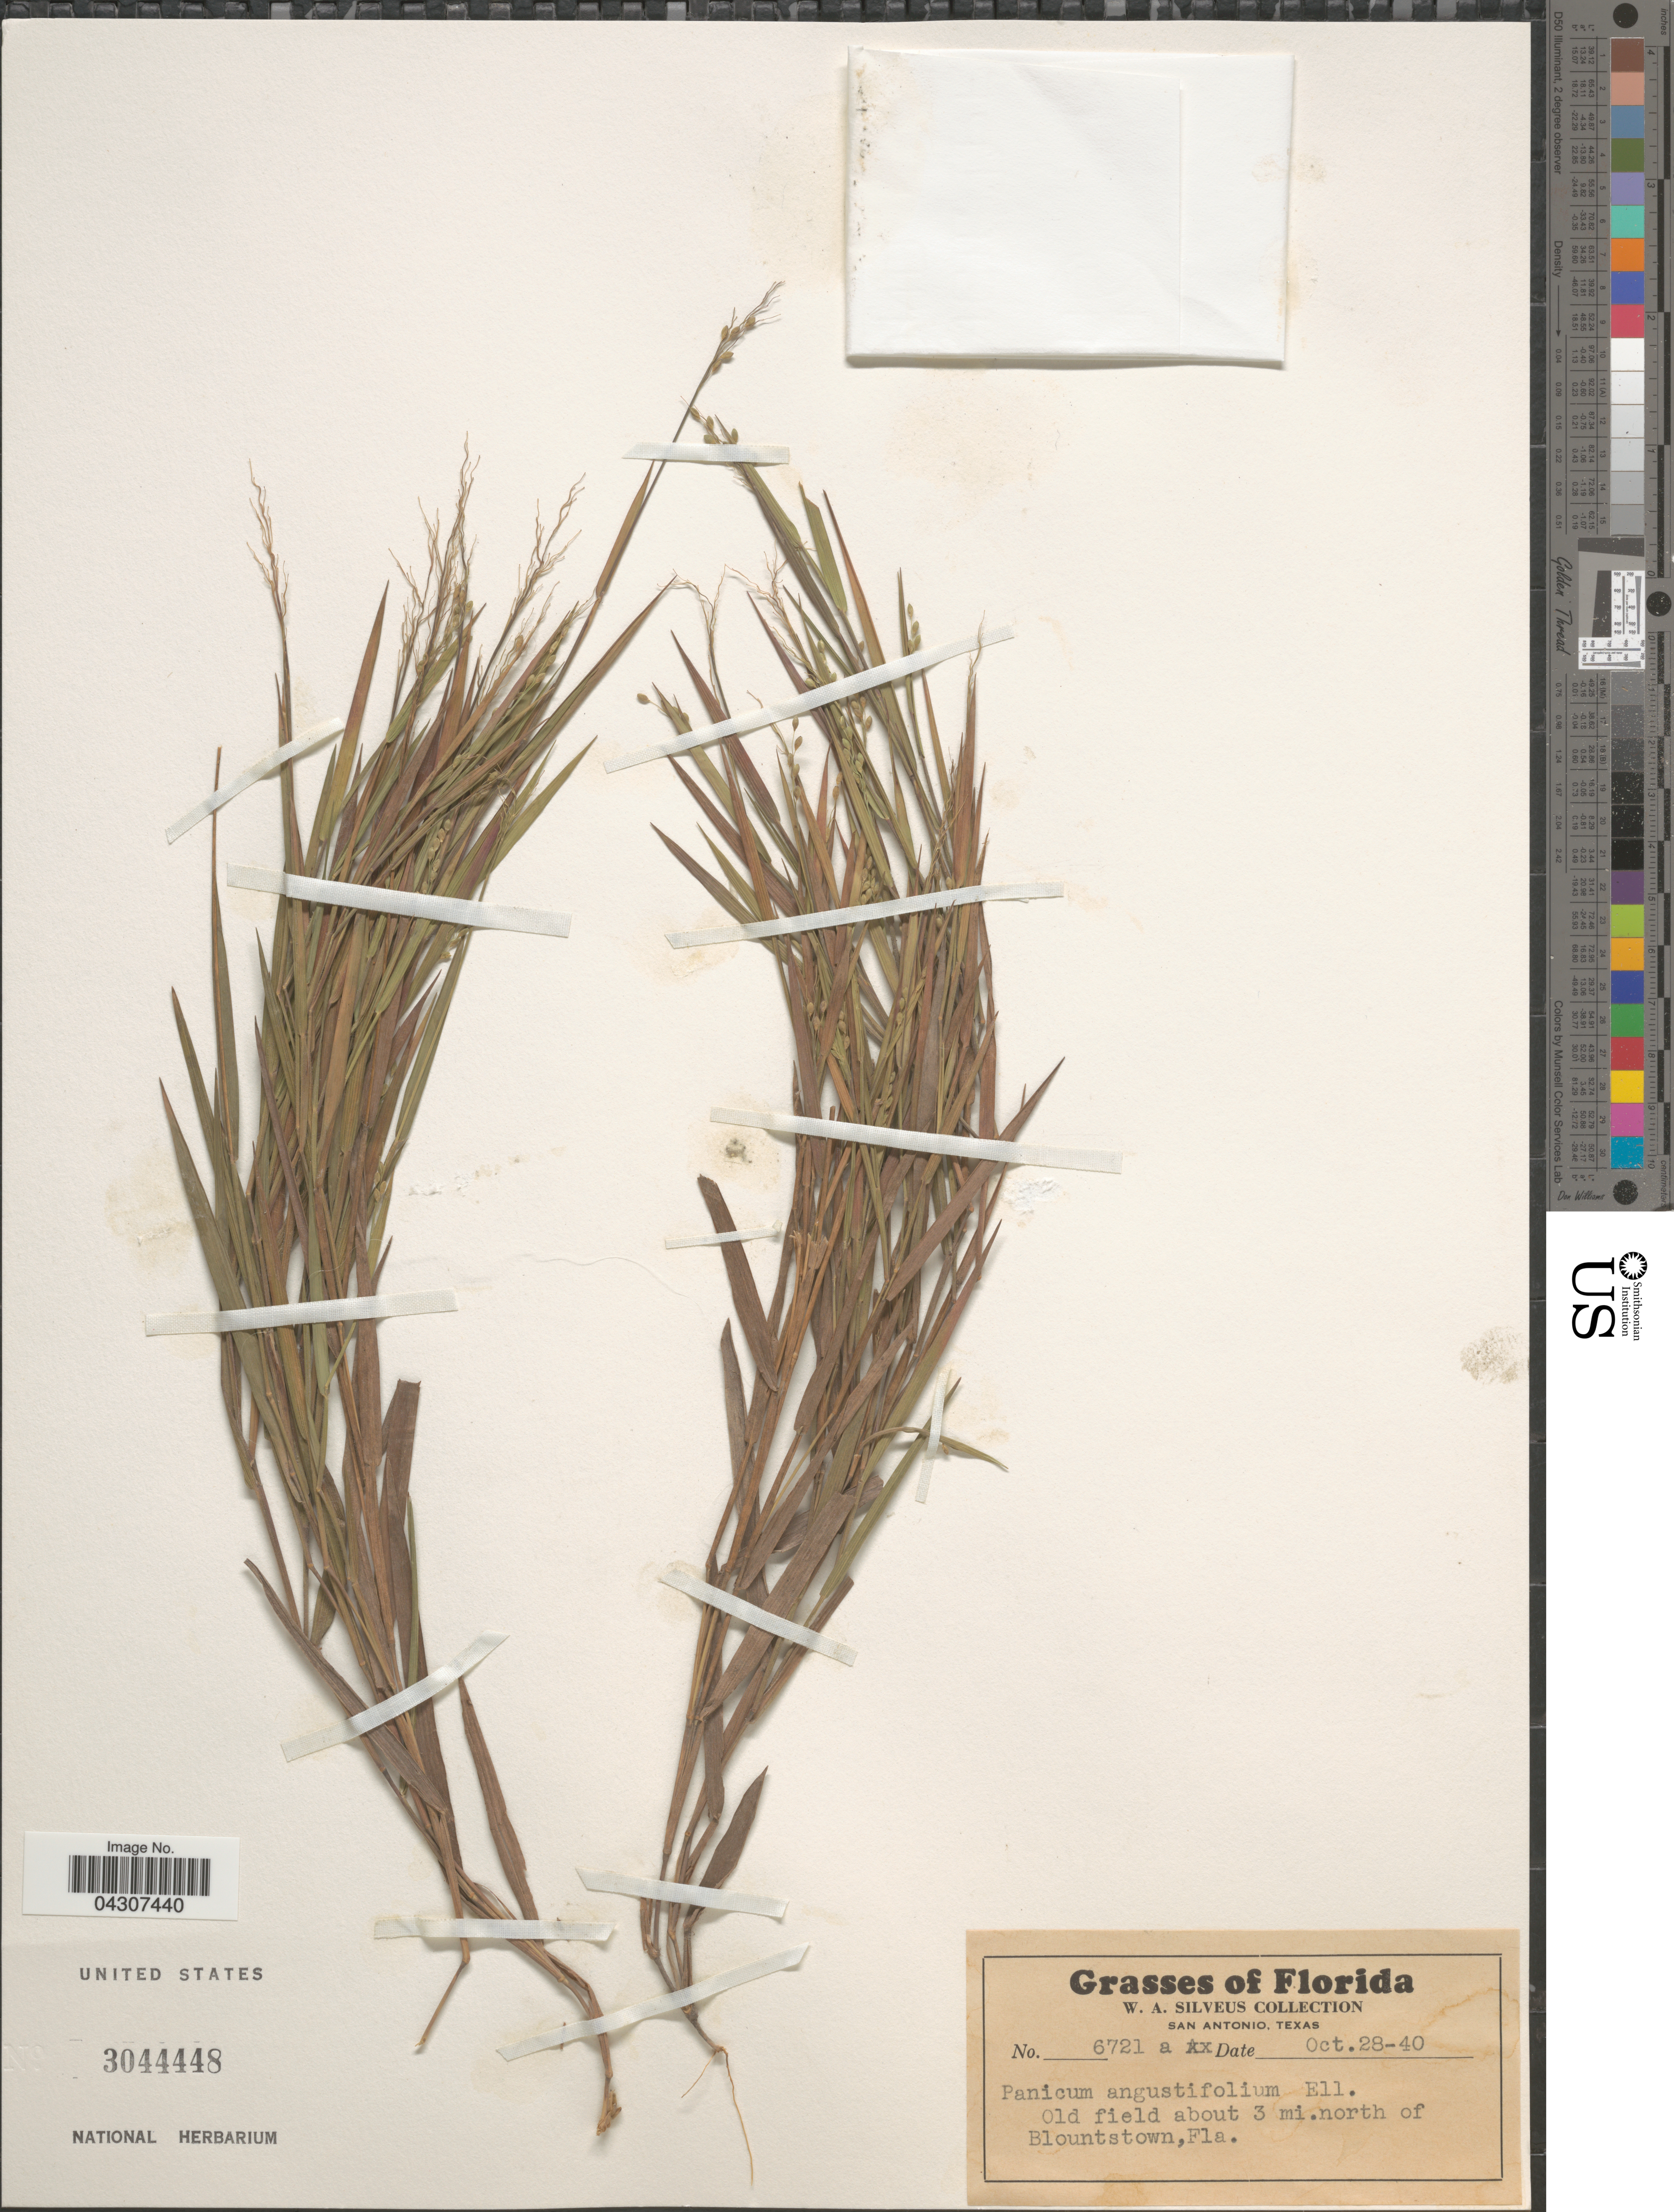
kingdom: Plantae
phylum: Tracheophyta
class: Liliopsida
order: Poales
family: Poaceae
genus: Dichanthelium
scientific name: Dichanthelium aciculare var. ramosum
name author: (Griseb.) Davidse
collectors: W. Silveus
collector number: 6721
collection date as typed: Transcribed d/m/y: 28/10/40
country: United States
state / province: Florida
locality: Old field about 3 mi. north of Blountstown.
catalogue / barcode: US 3044448